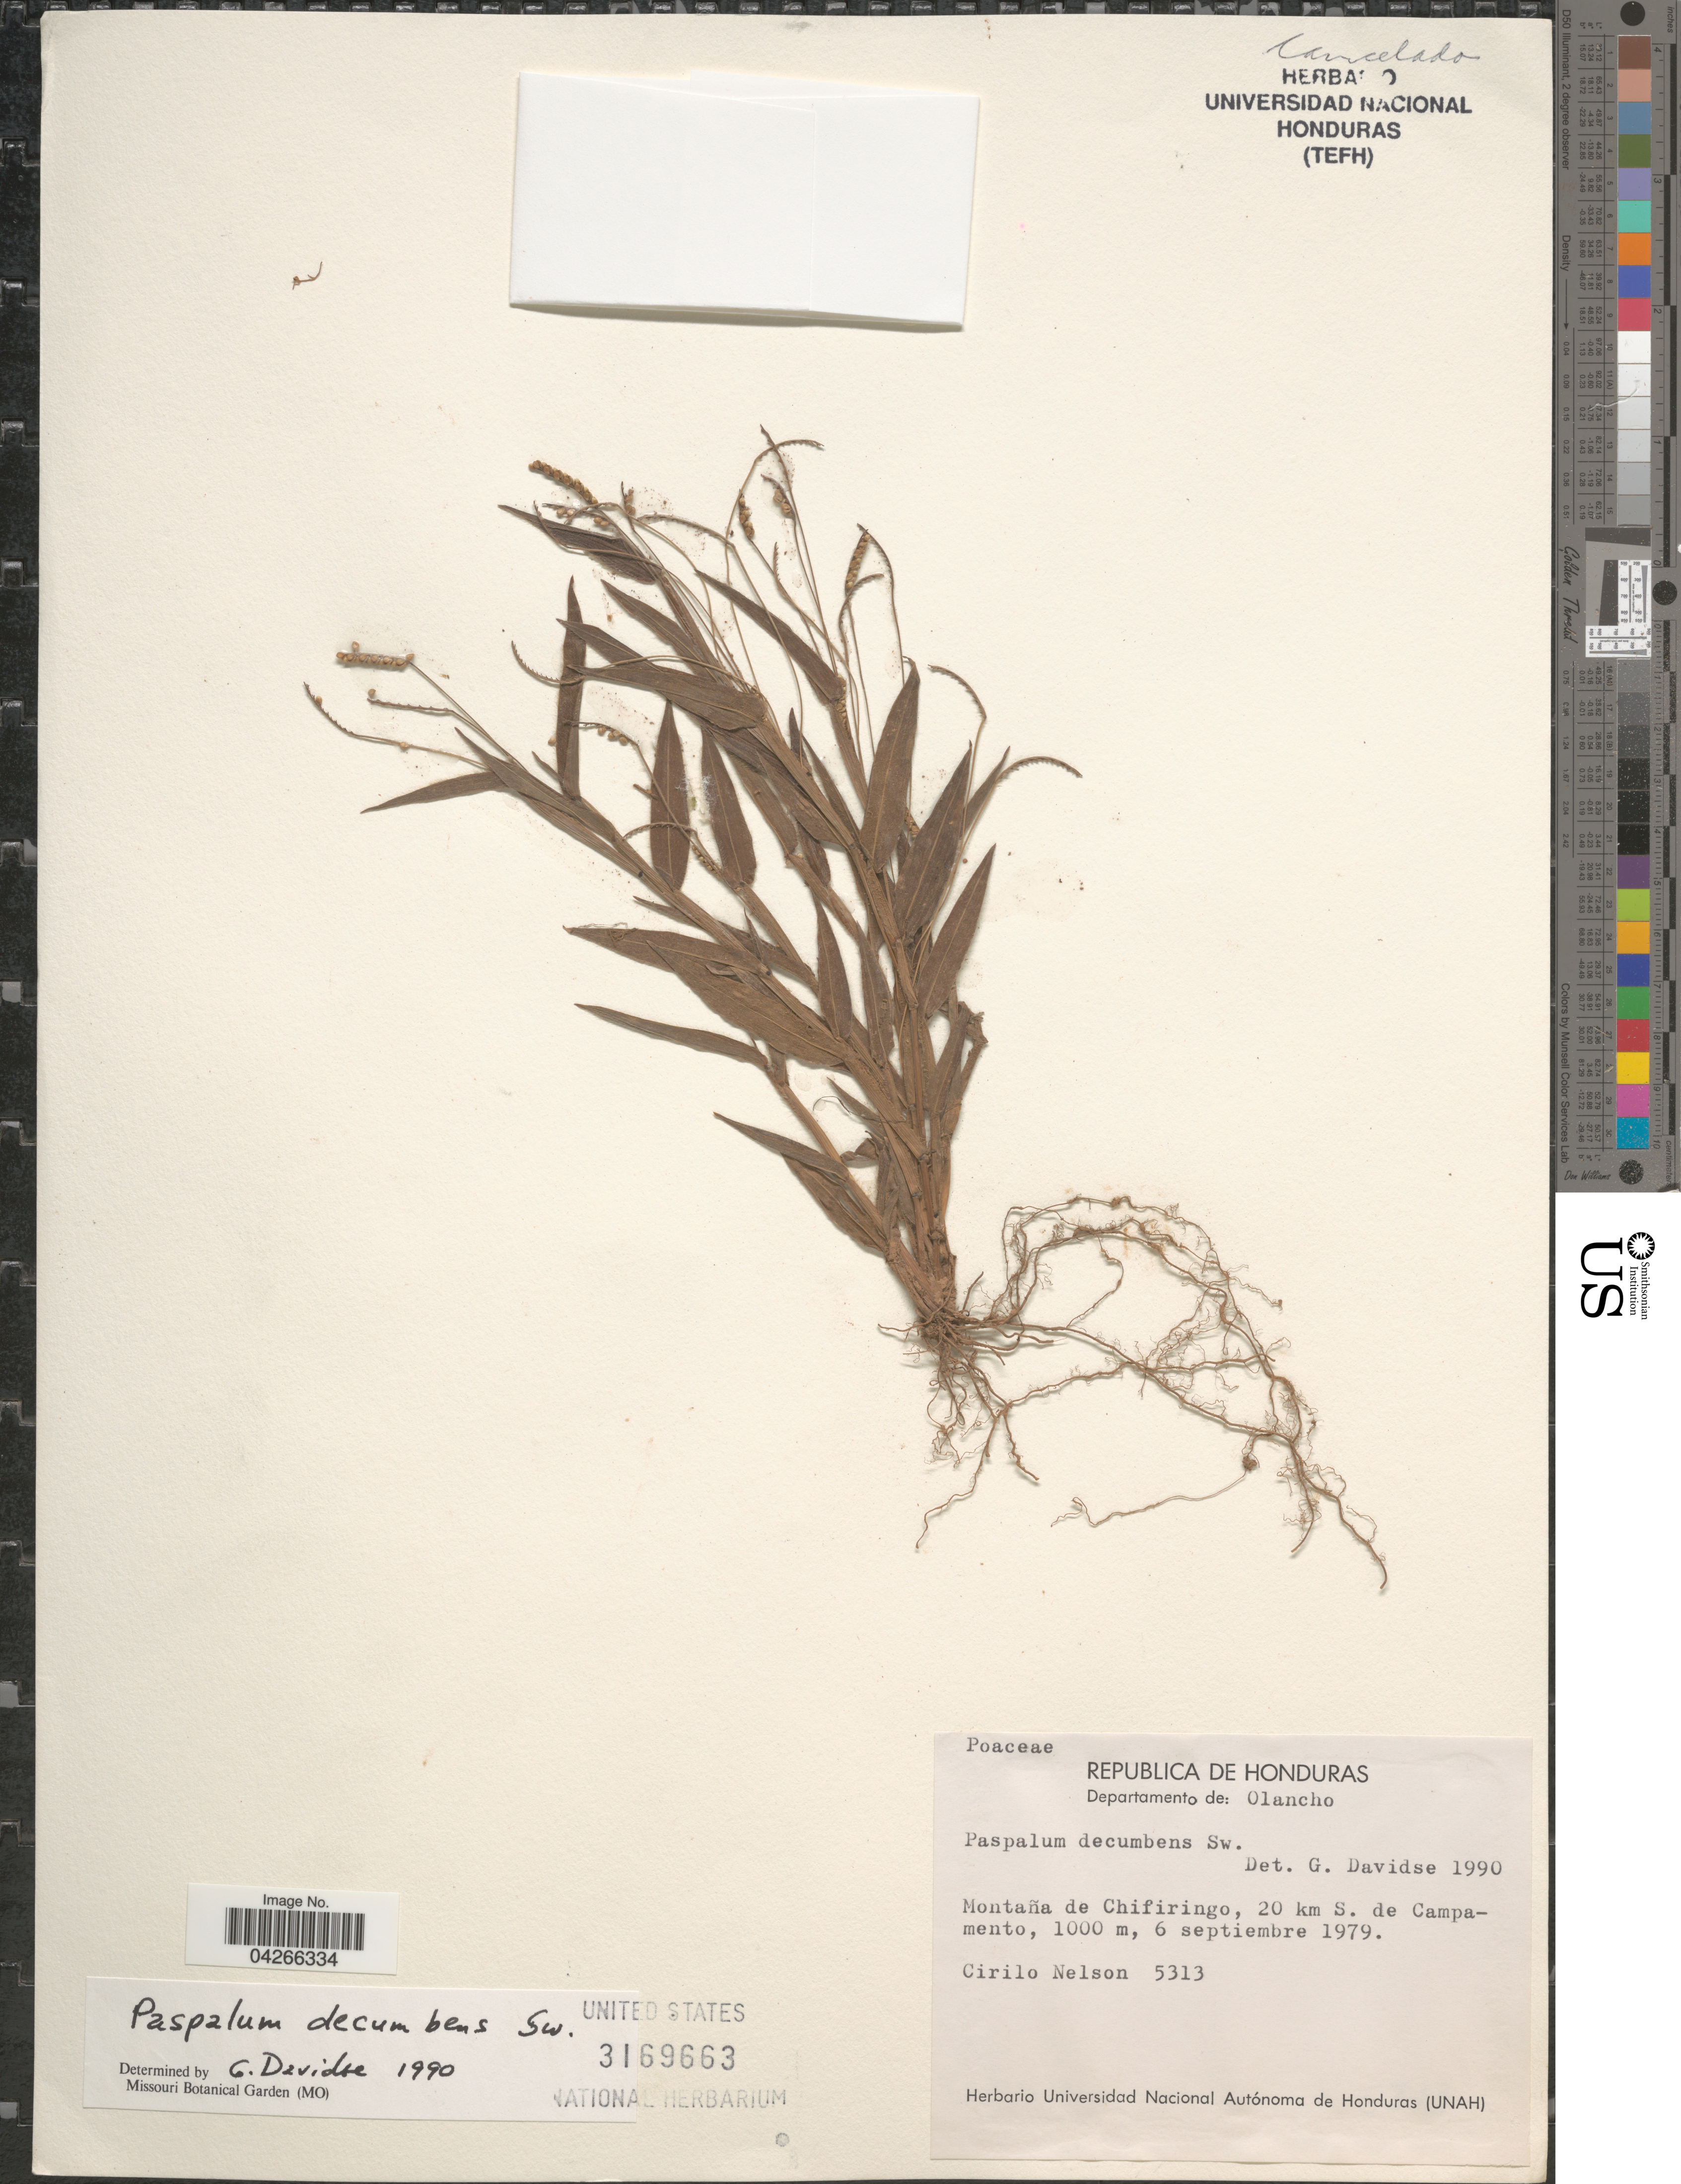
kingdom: Plantae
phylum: Tracheophyta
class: Liliopsida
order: Poales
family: Poaceae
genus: Paspalum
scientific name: Paspalum decumbens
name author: Sw.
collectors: C. Nelson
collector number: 5313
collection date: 1979-09-06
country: Honduras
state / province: Olancho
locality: Republica de Honduras. Departamento de: Olancho. Montaña de Chifiringo, 20 km S. de Campamento.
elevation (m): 1000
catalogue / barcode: US 3169663